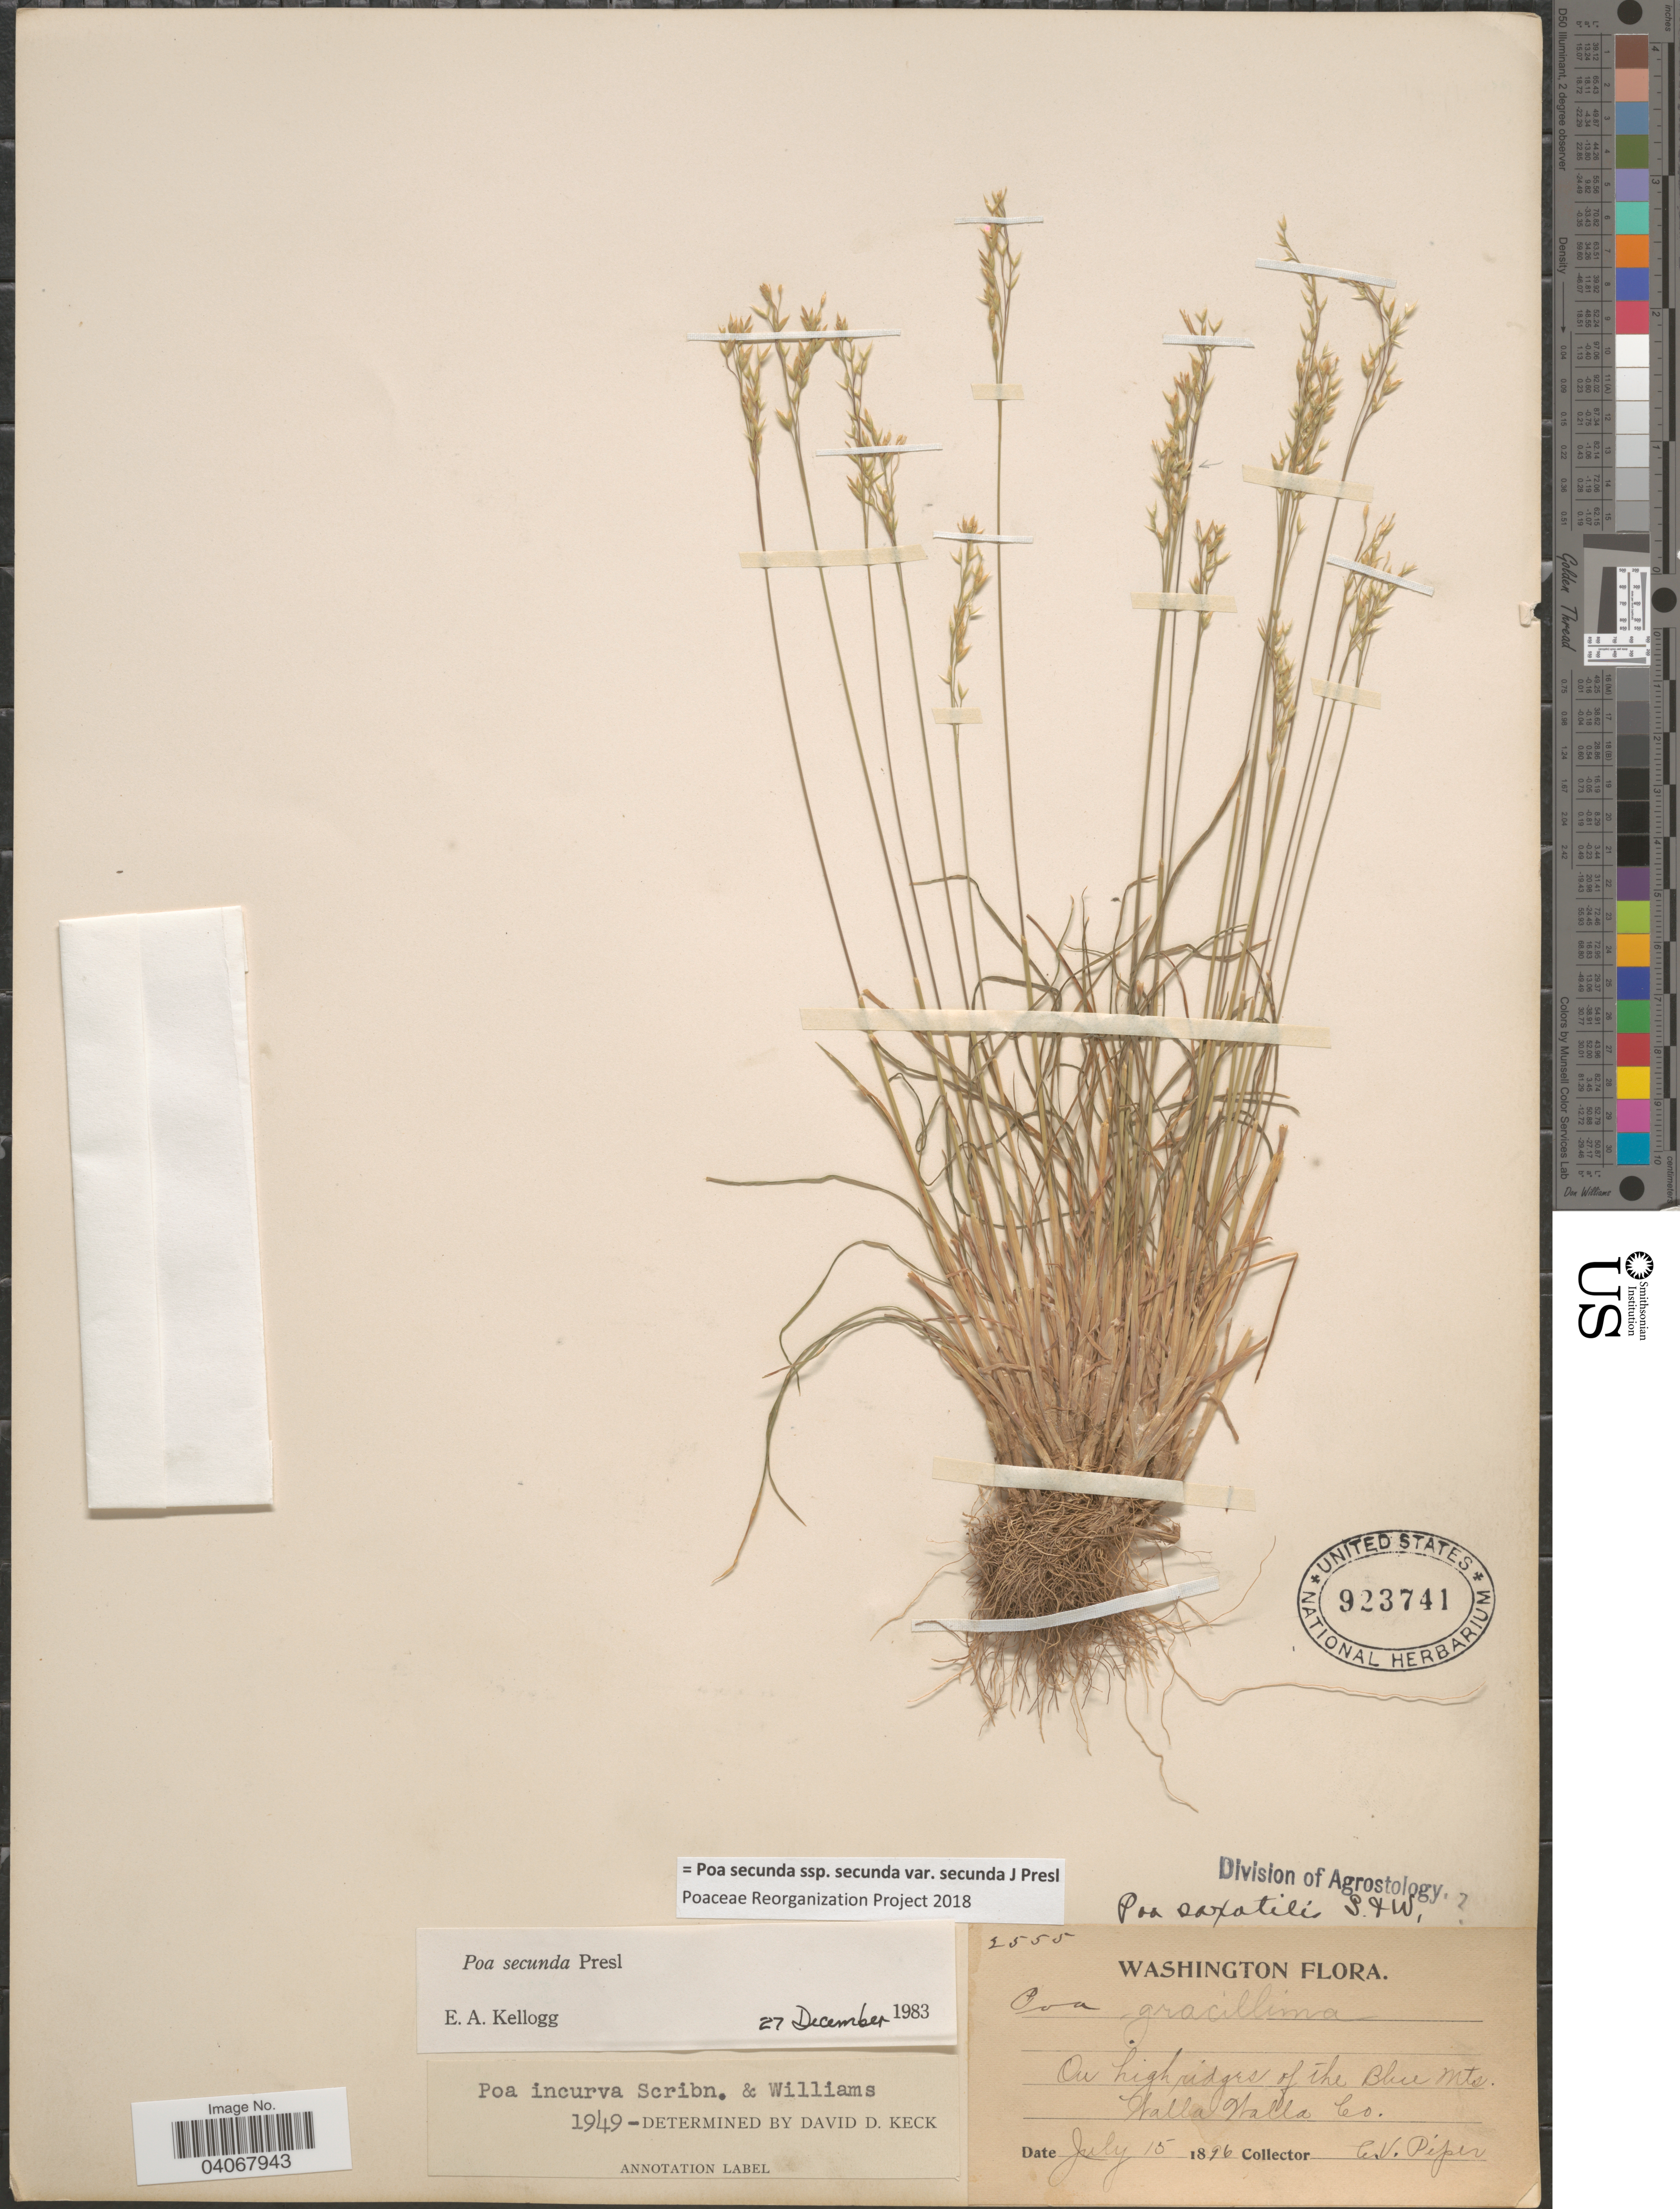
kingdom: Plantae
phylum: Tracheophyta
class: Liliopsida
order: Poales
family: Poaceae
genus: Poa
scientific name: Poa secunda subsp. secunda var. secunda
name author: J. Presl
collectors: C. V. Piper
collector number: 2555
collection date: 1896-07-15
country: United States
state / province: Washington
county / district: Walla Walla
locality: On high ridges of the Blue Mts. Walla Walla Co.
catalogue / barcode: US 923741